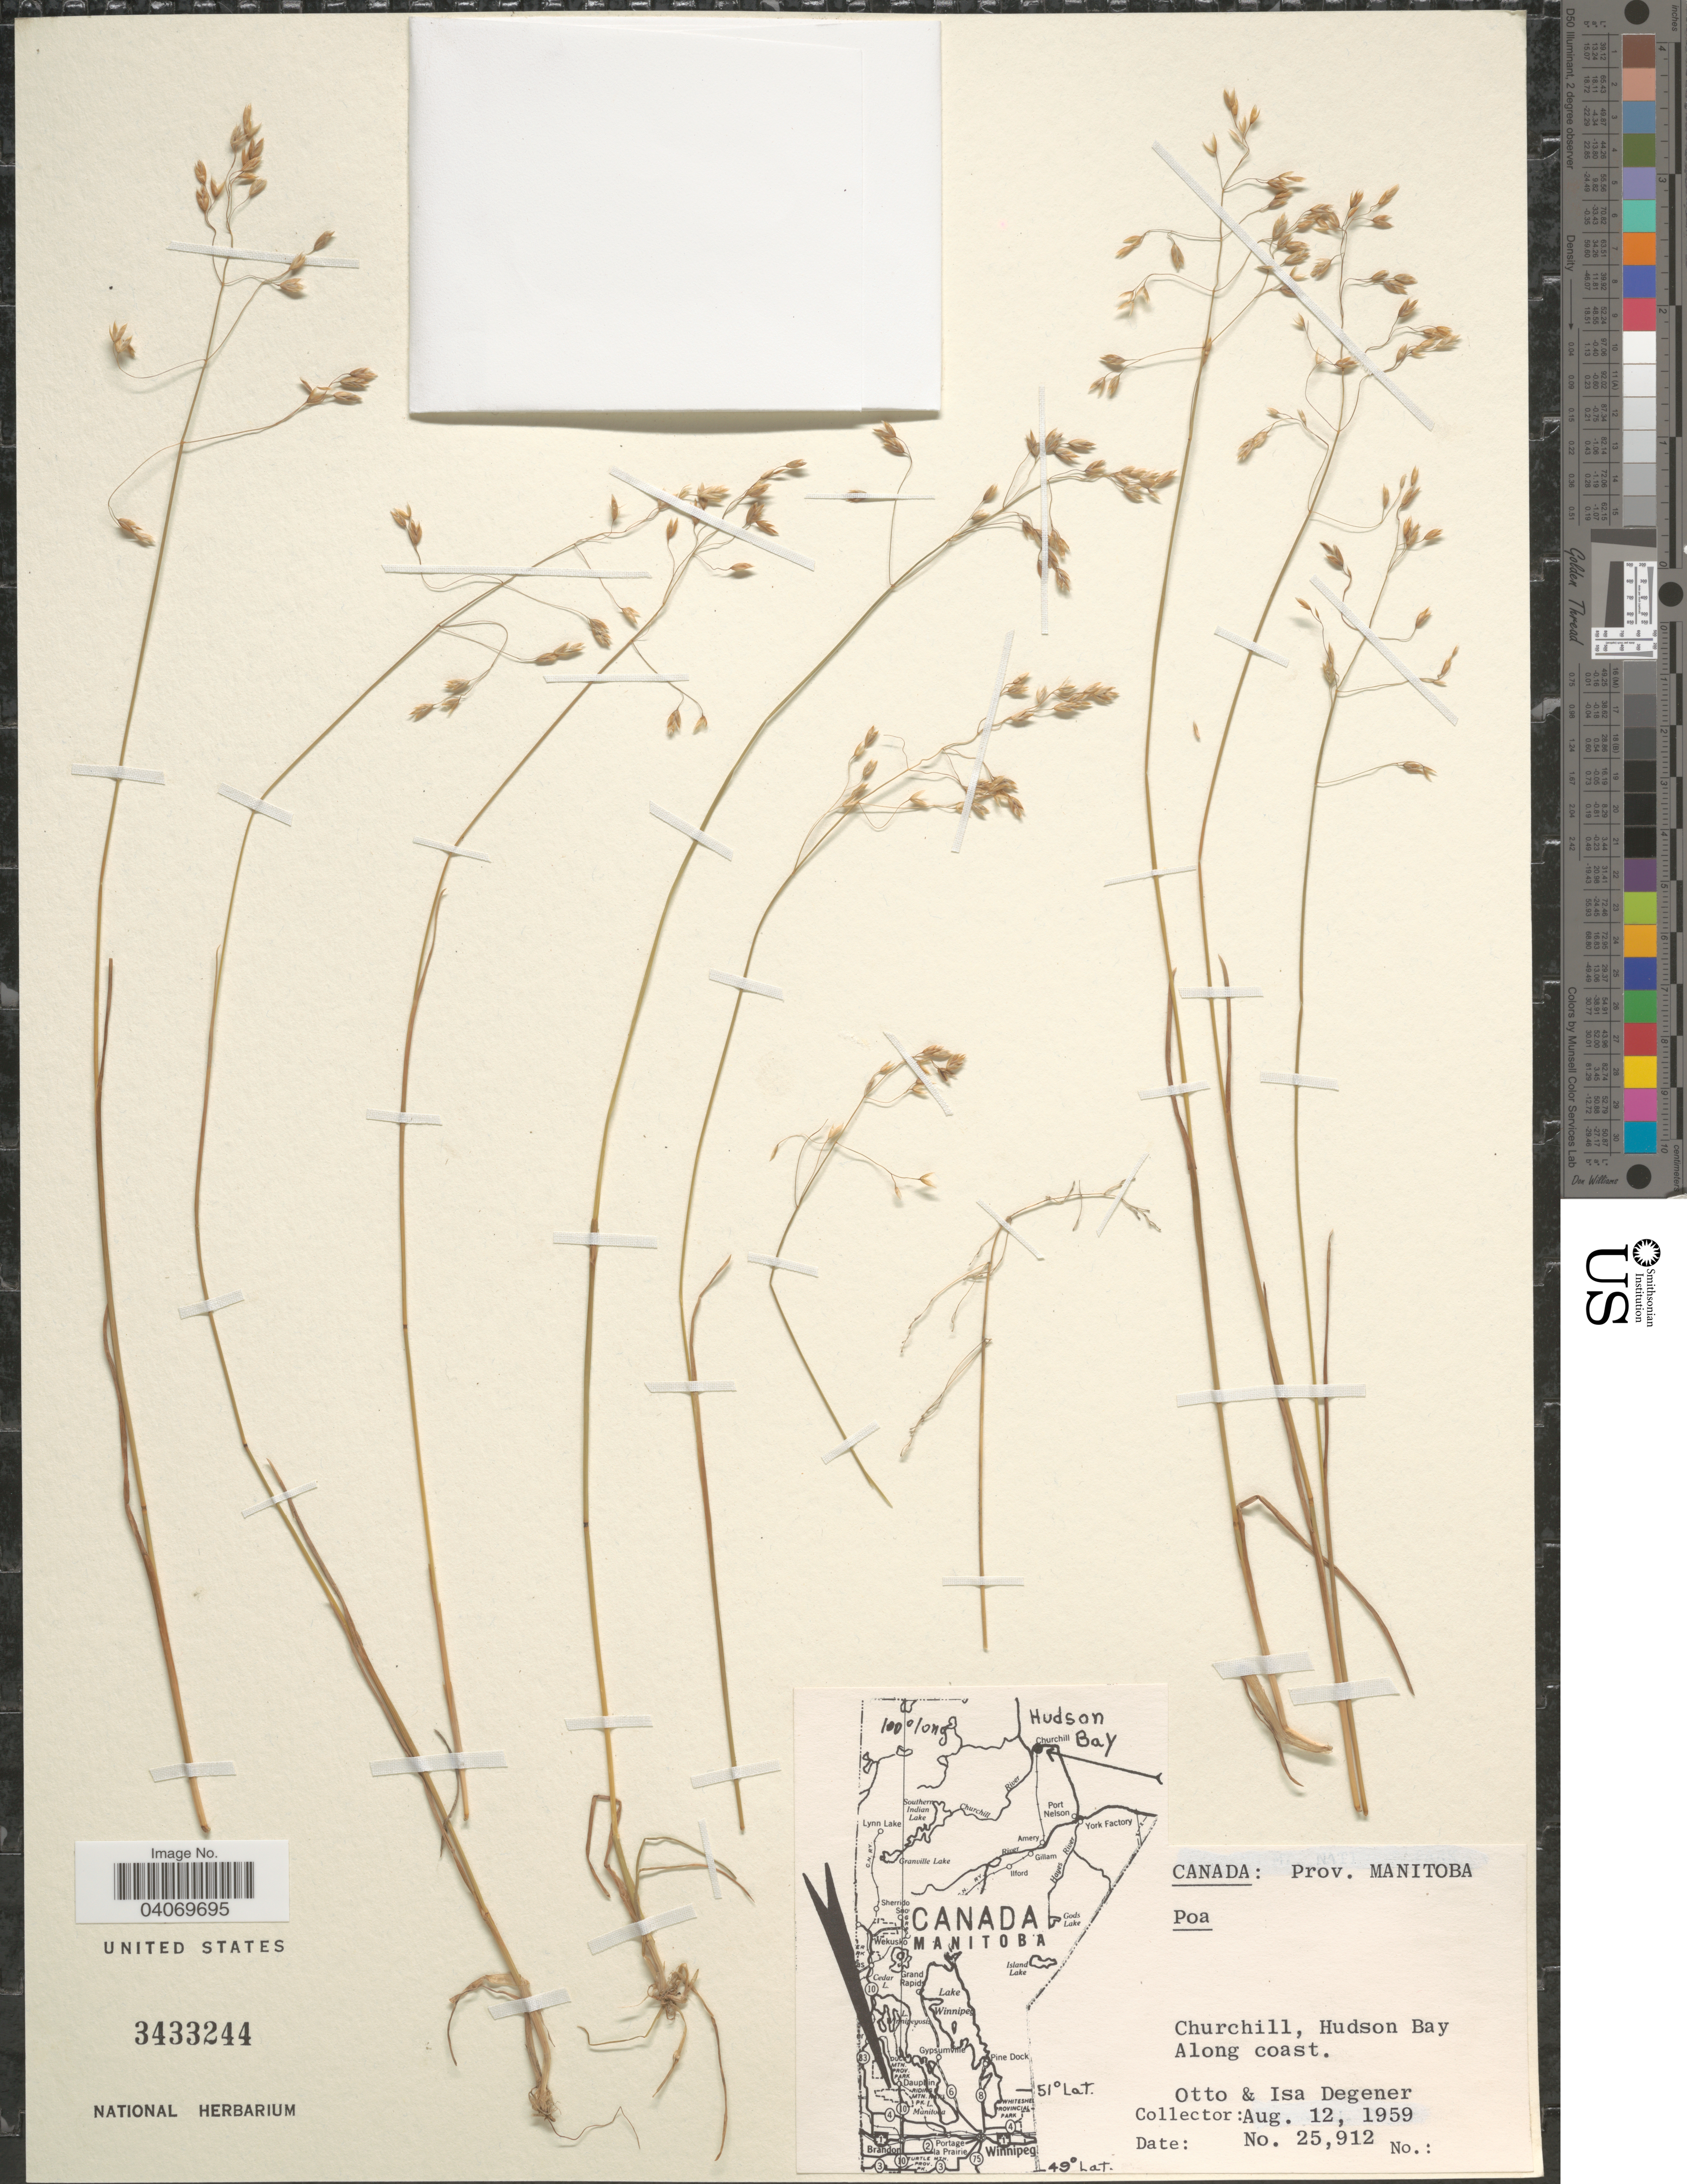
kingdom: Plantae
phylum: Tracheophyta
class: Liliopsida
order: Poales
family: Poaceae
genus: Poa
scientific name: Poa sp.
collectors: O. Degener & I. Degener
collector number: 25912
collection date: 1959-08-12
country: Canada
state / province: Manitoba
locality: Churchill, Hudson Bay.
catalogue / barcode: US 3433244